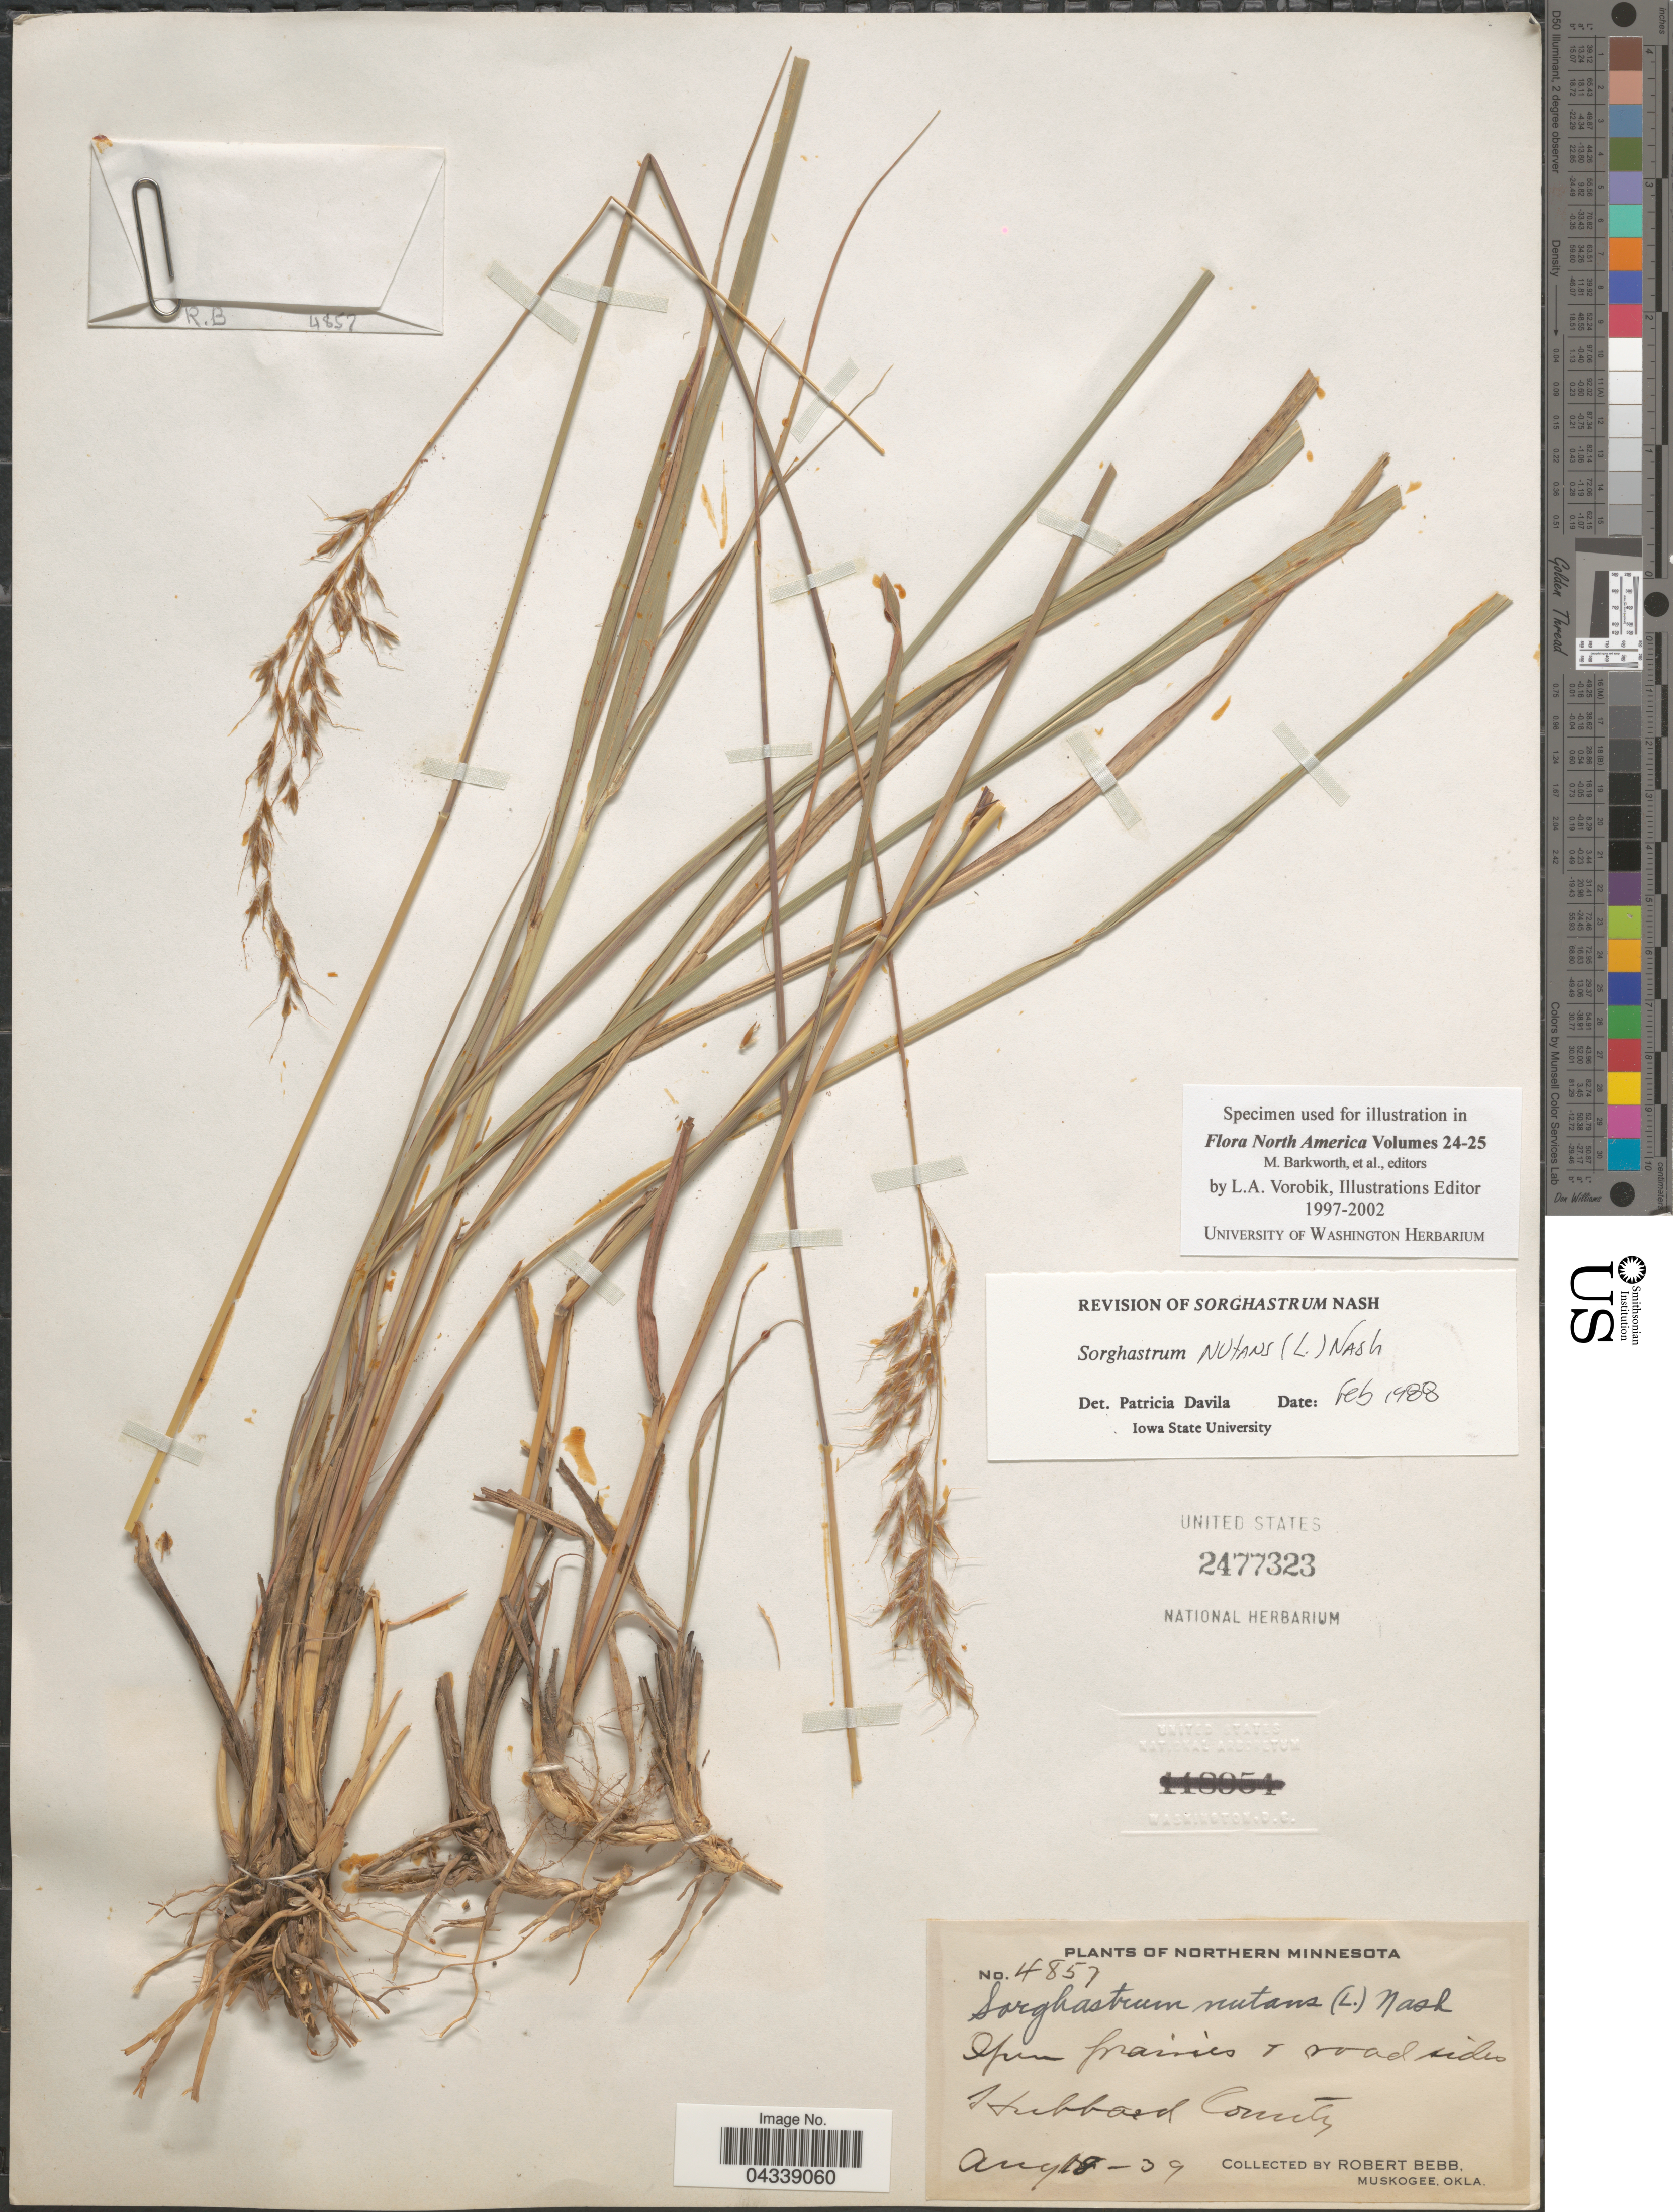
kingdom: Plantae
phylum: Tracheophyta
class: Liliopsida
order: Poales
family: Poaceae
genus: Sorghastrum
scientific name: Sorghastrum nutans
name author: (L.) Nash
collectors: R. Bebb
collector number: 4857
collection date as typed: Transcribed d/m/y: 18/8/39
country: United States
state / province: Minnesota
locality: Northern Minnesota. Open prairies + road sides Hubbard County.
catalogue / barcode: US 2477323